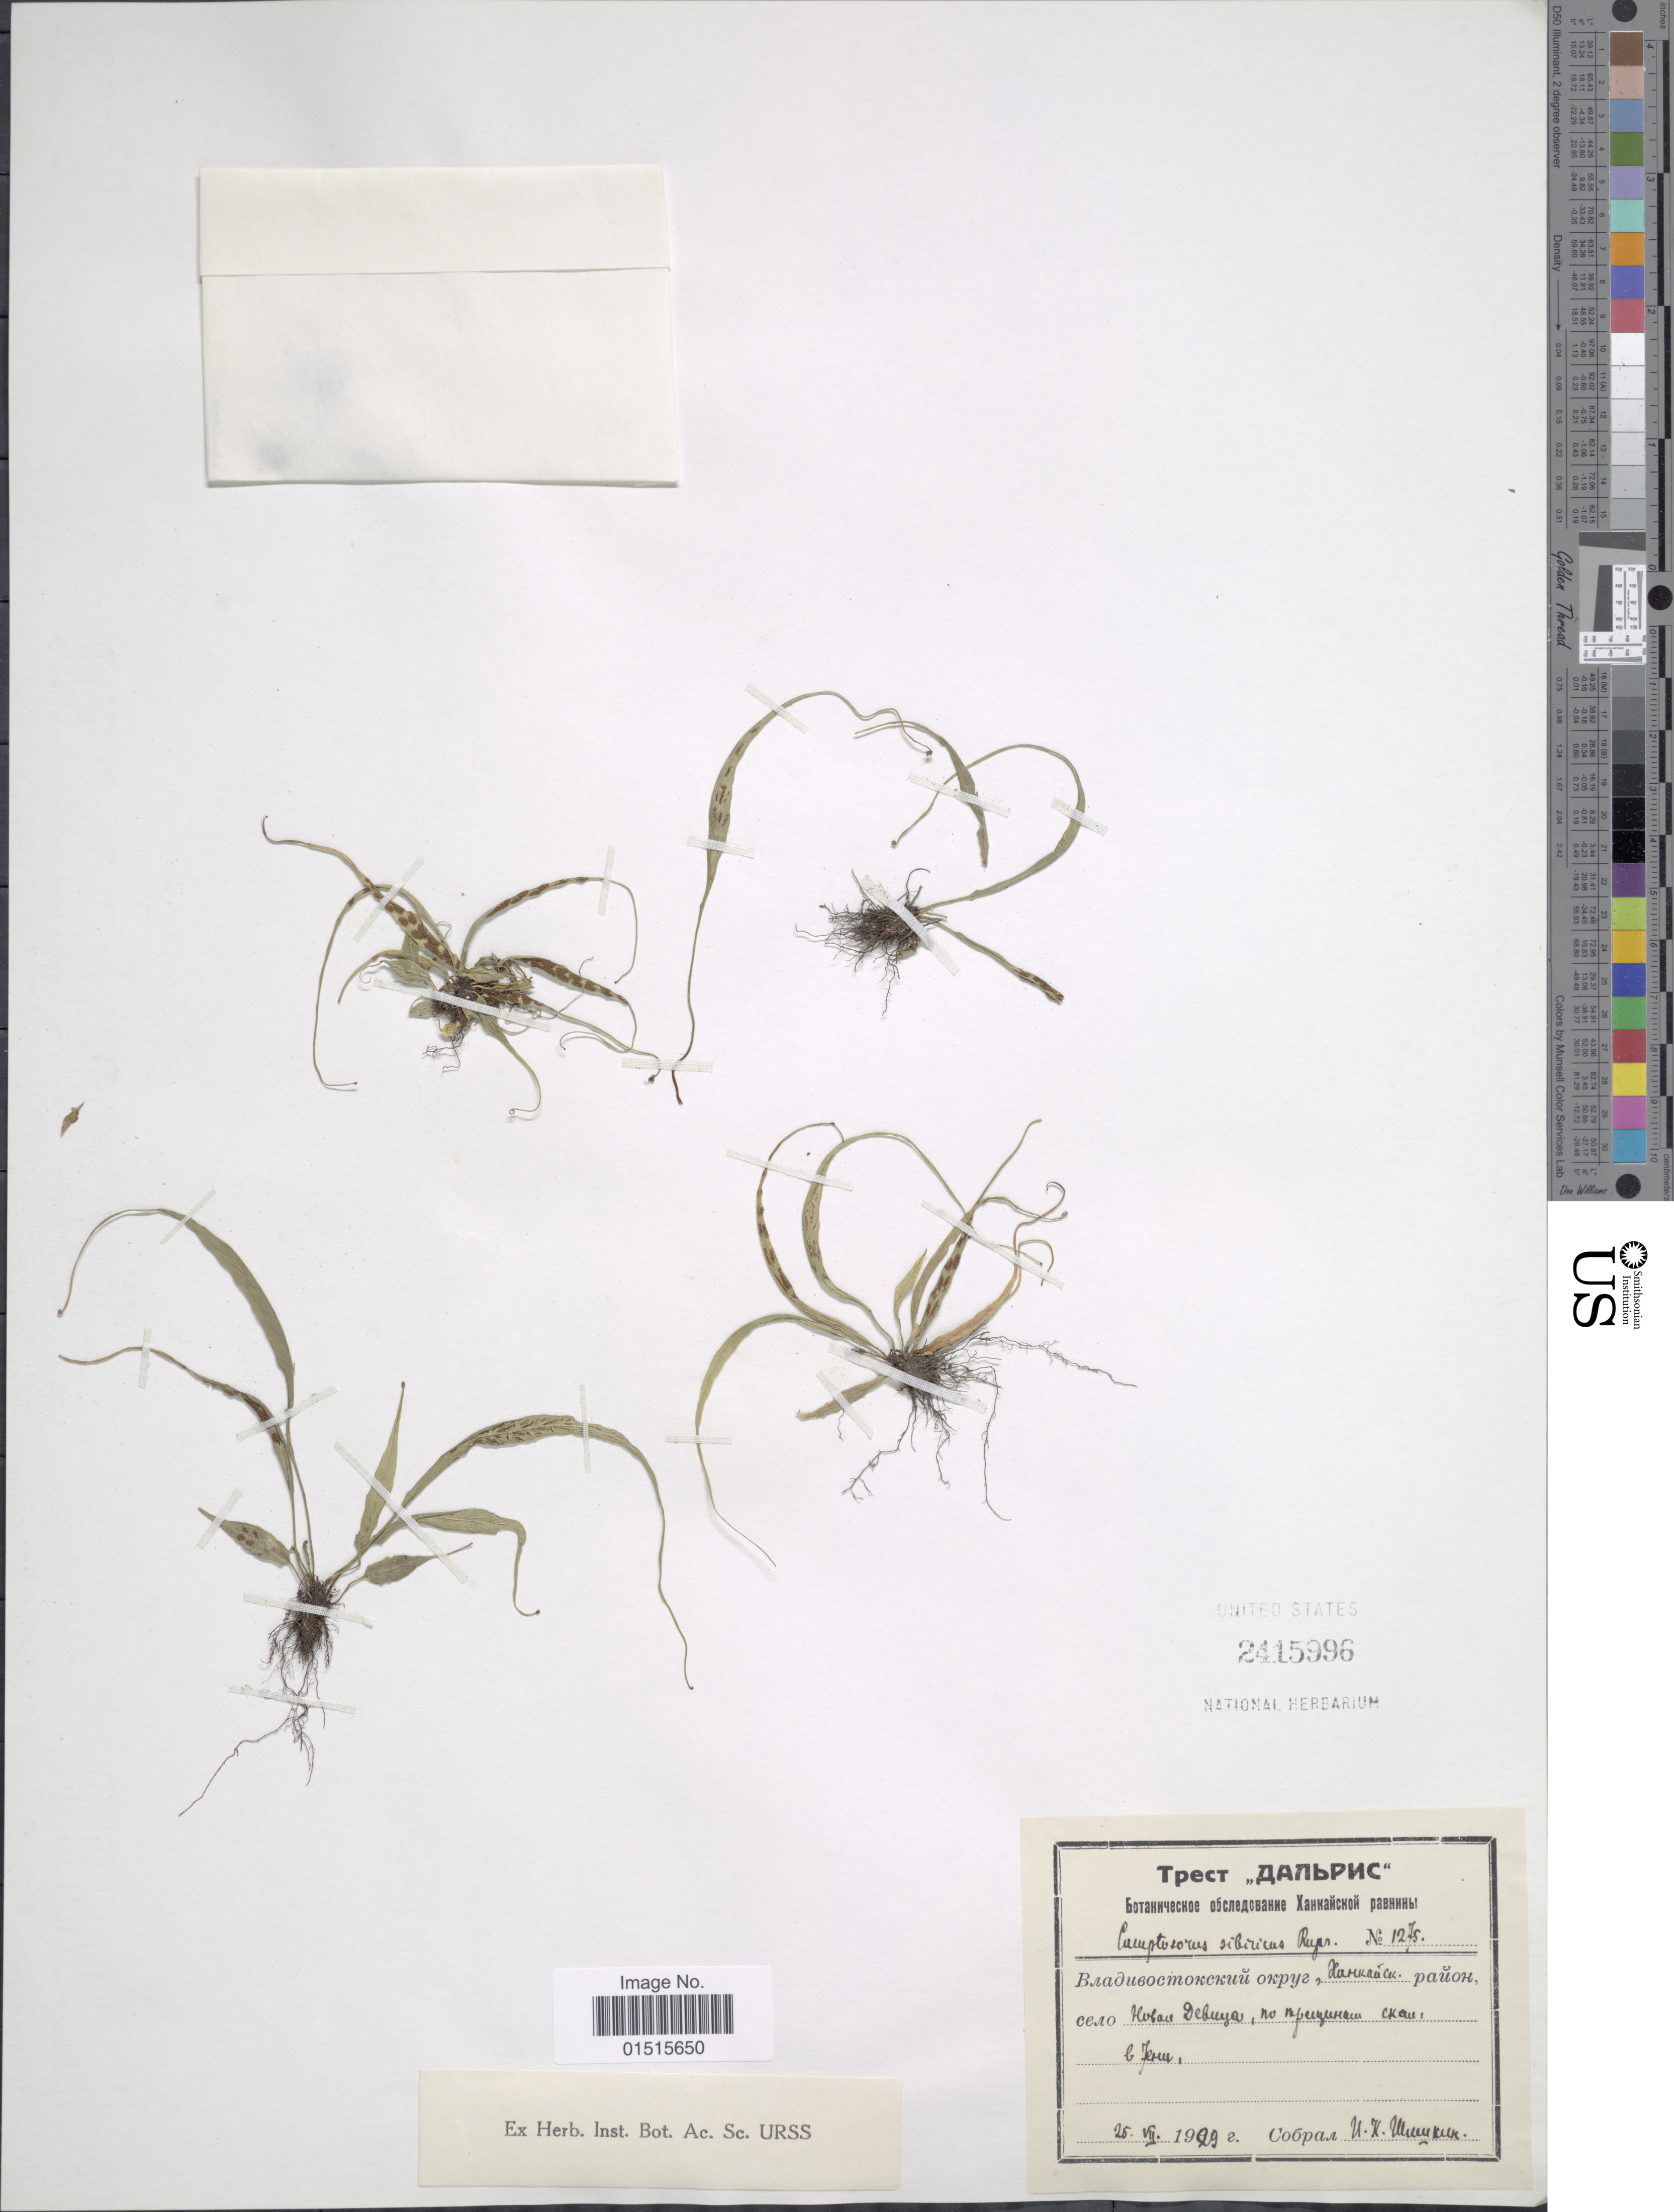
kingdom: Plantae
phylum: Tracheophyta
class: Polypodiopsida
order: Polypodiales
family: Aspleniaceae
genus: Asplenium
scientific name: Asplenium sibricus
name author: Rupr.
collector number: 1275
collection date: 1929-07-25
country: Russian Federation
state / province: Primorsky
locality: Village Novaya Devitsa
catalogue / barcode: US 2415996